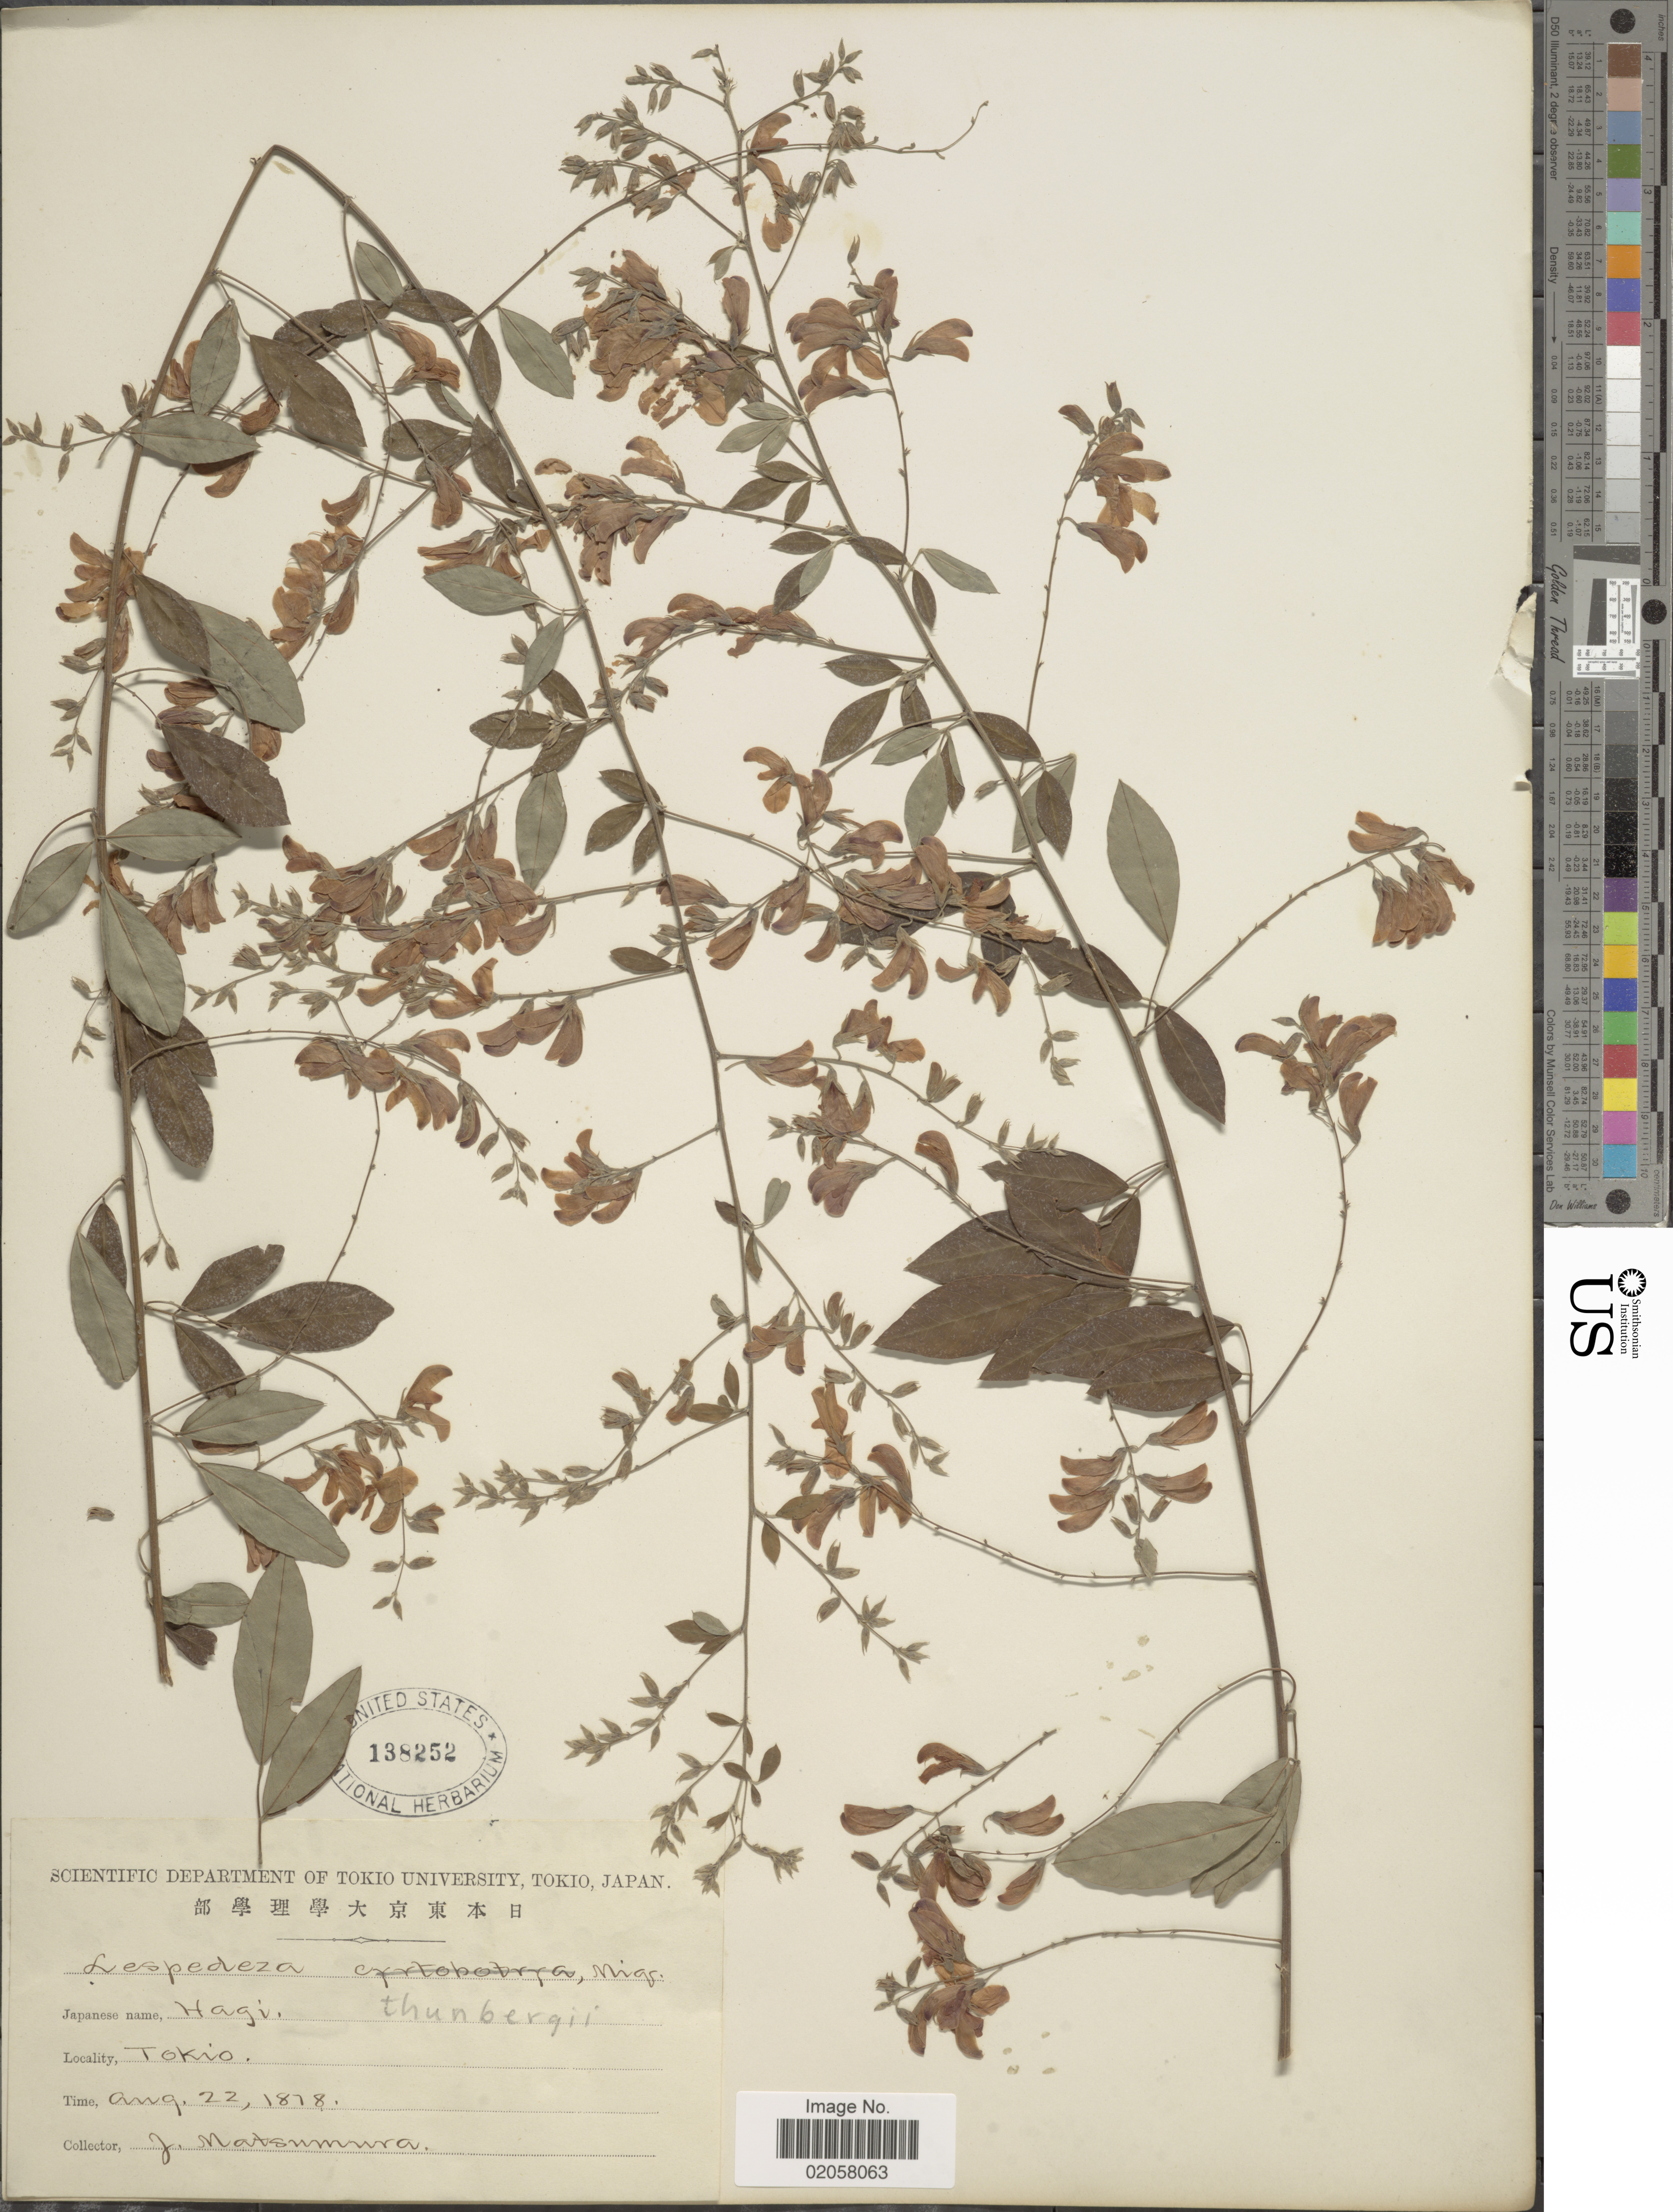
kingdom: Plantae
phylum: Tracheophyta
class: Magnoliopsida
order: Fabales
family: Fabaceae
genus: Lespedeza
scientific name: Lespedeza thunbergii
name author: (DC.) Nakai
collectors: J. Matsumura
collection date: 1818-08-22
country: Japan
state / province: Tokyo, Federal City of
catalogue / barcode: US 138252